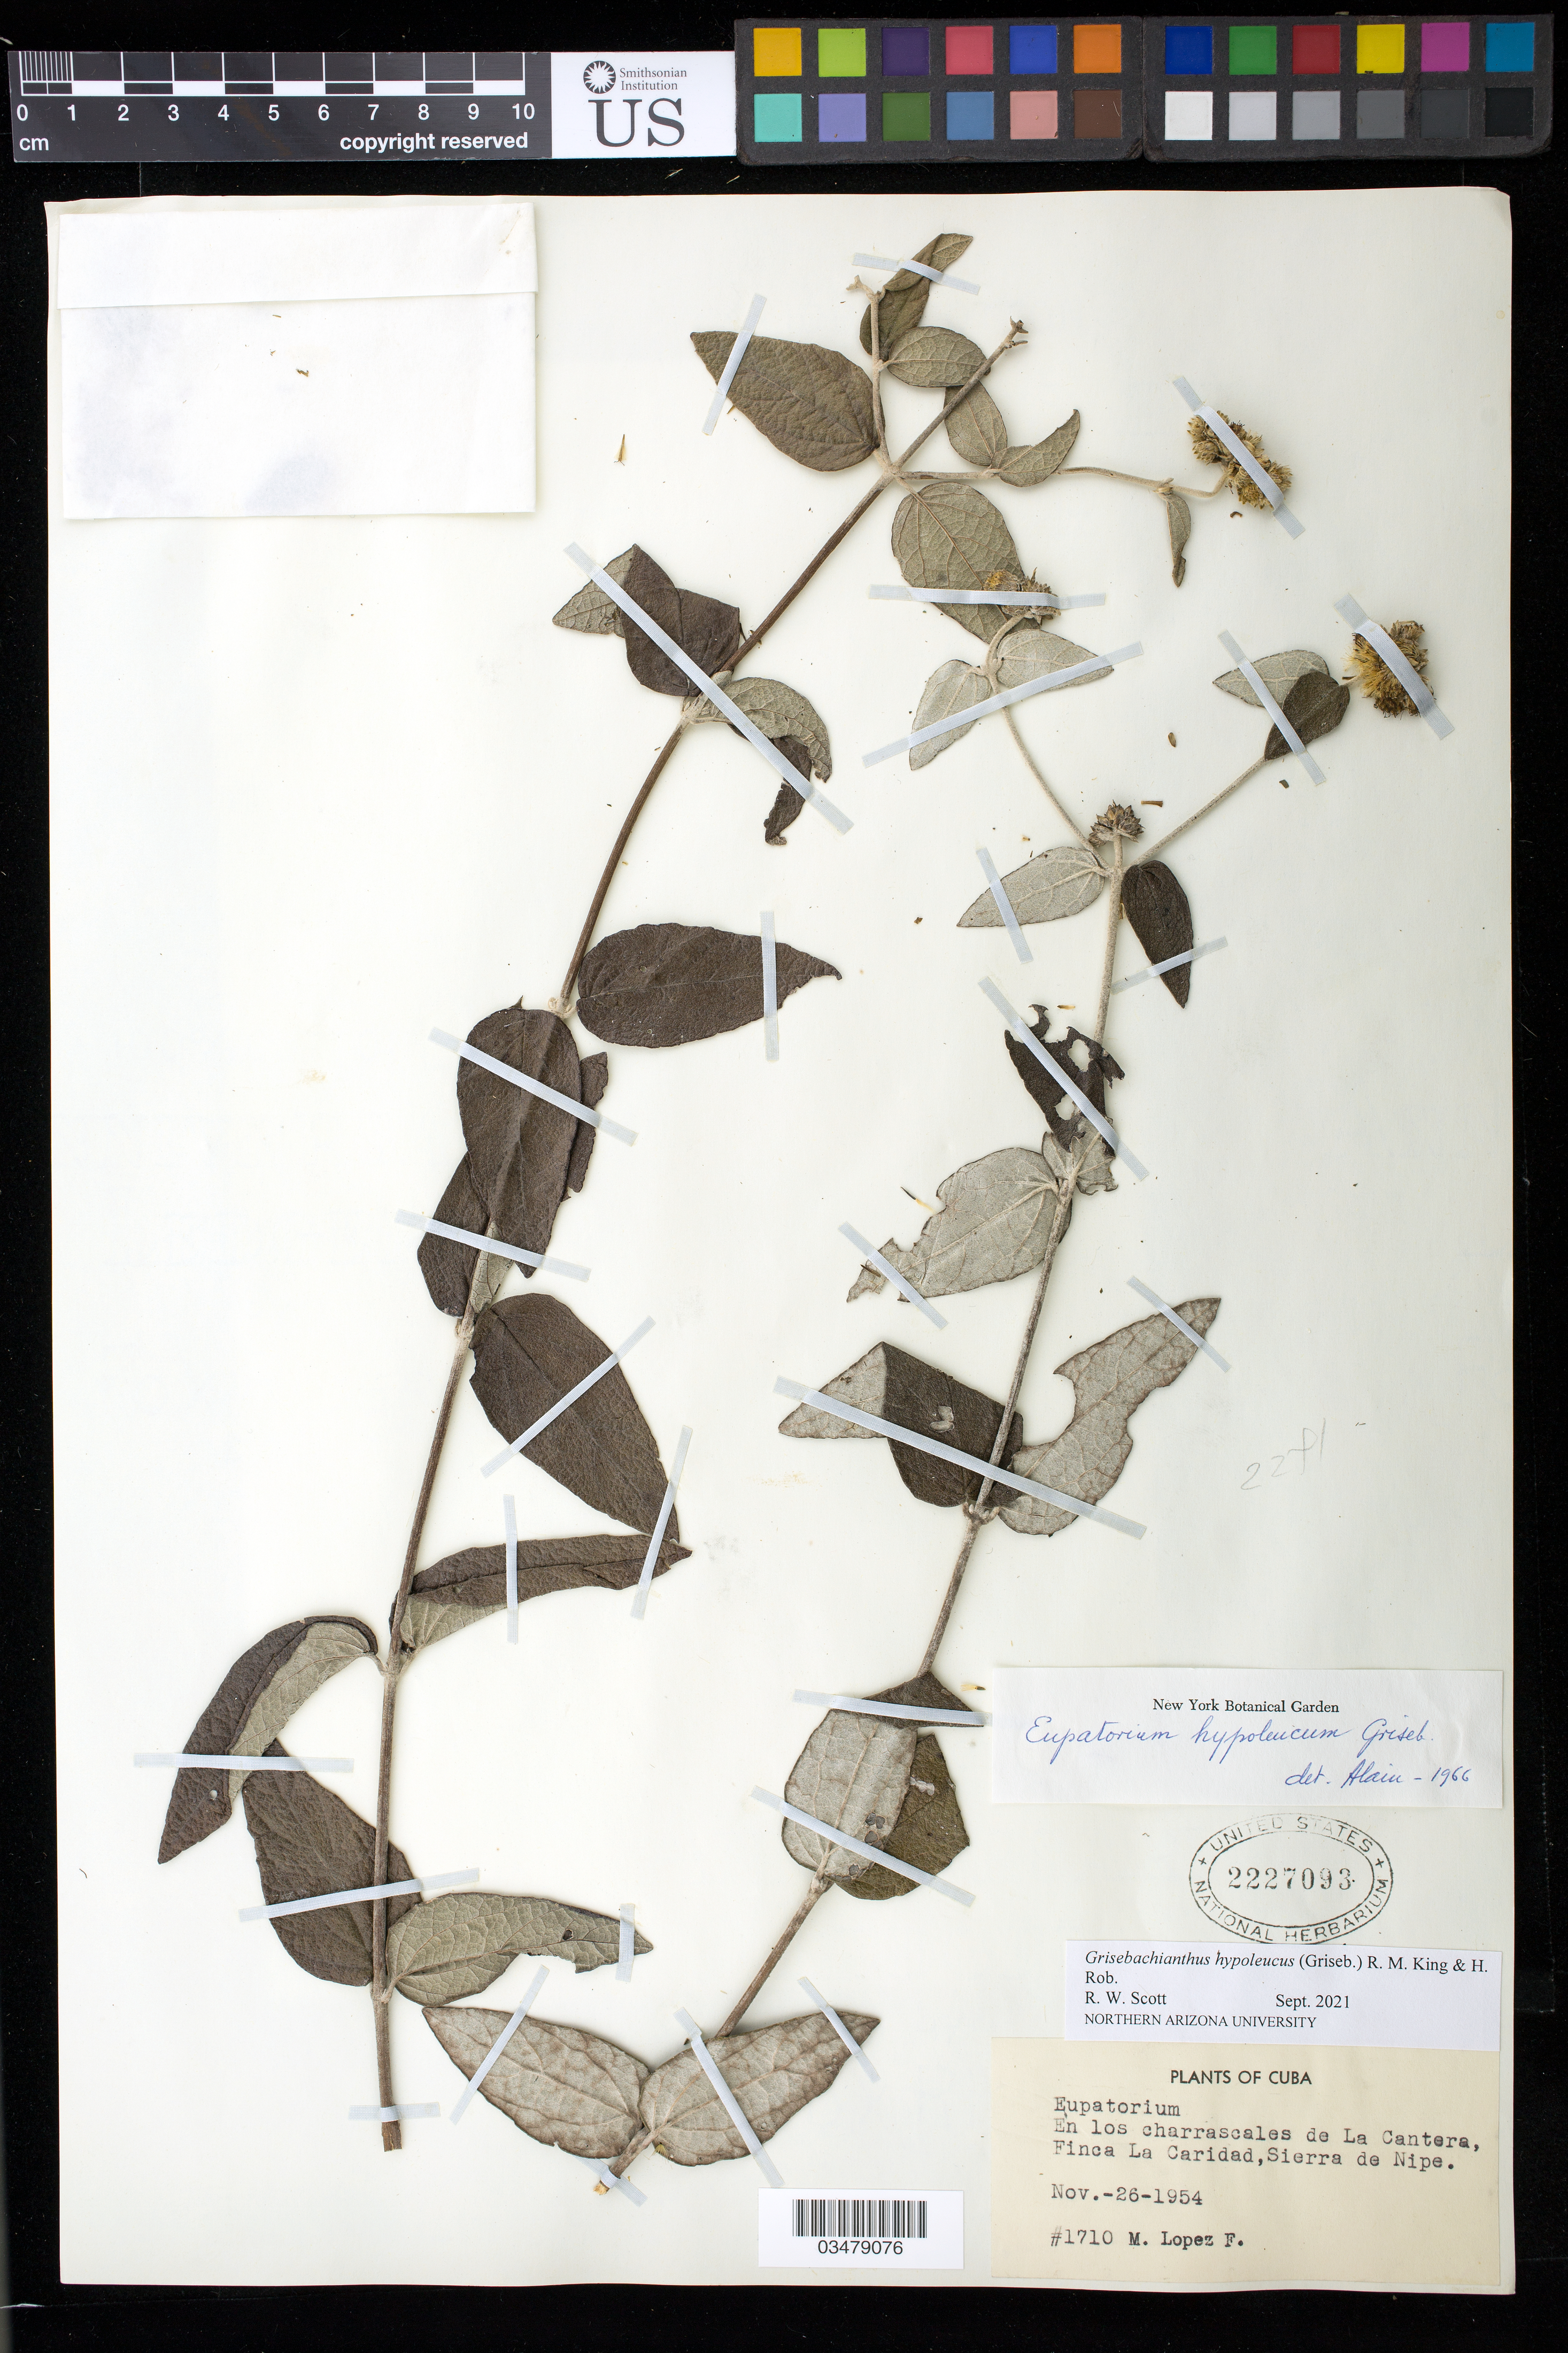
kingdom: Plantae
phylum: Tracheophyta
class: Magnoliopsida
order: Asterales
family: Asteraceae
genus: Grisebachianthus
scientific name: Grisebachianthus hypoleucus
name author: (Griseb.) R.M. King & H. Rob.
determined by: Scott, R. W.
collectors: M. López Figueiras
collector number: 1710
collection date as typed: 26 Nov 1954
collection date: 1954-11-26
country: Cuba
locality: Cantera, Finca La Caridad, Sierre de Nipe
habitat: En los charrascales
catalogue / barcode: US 2227093